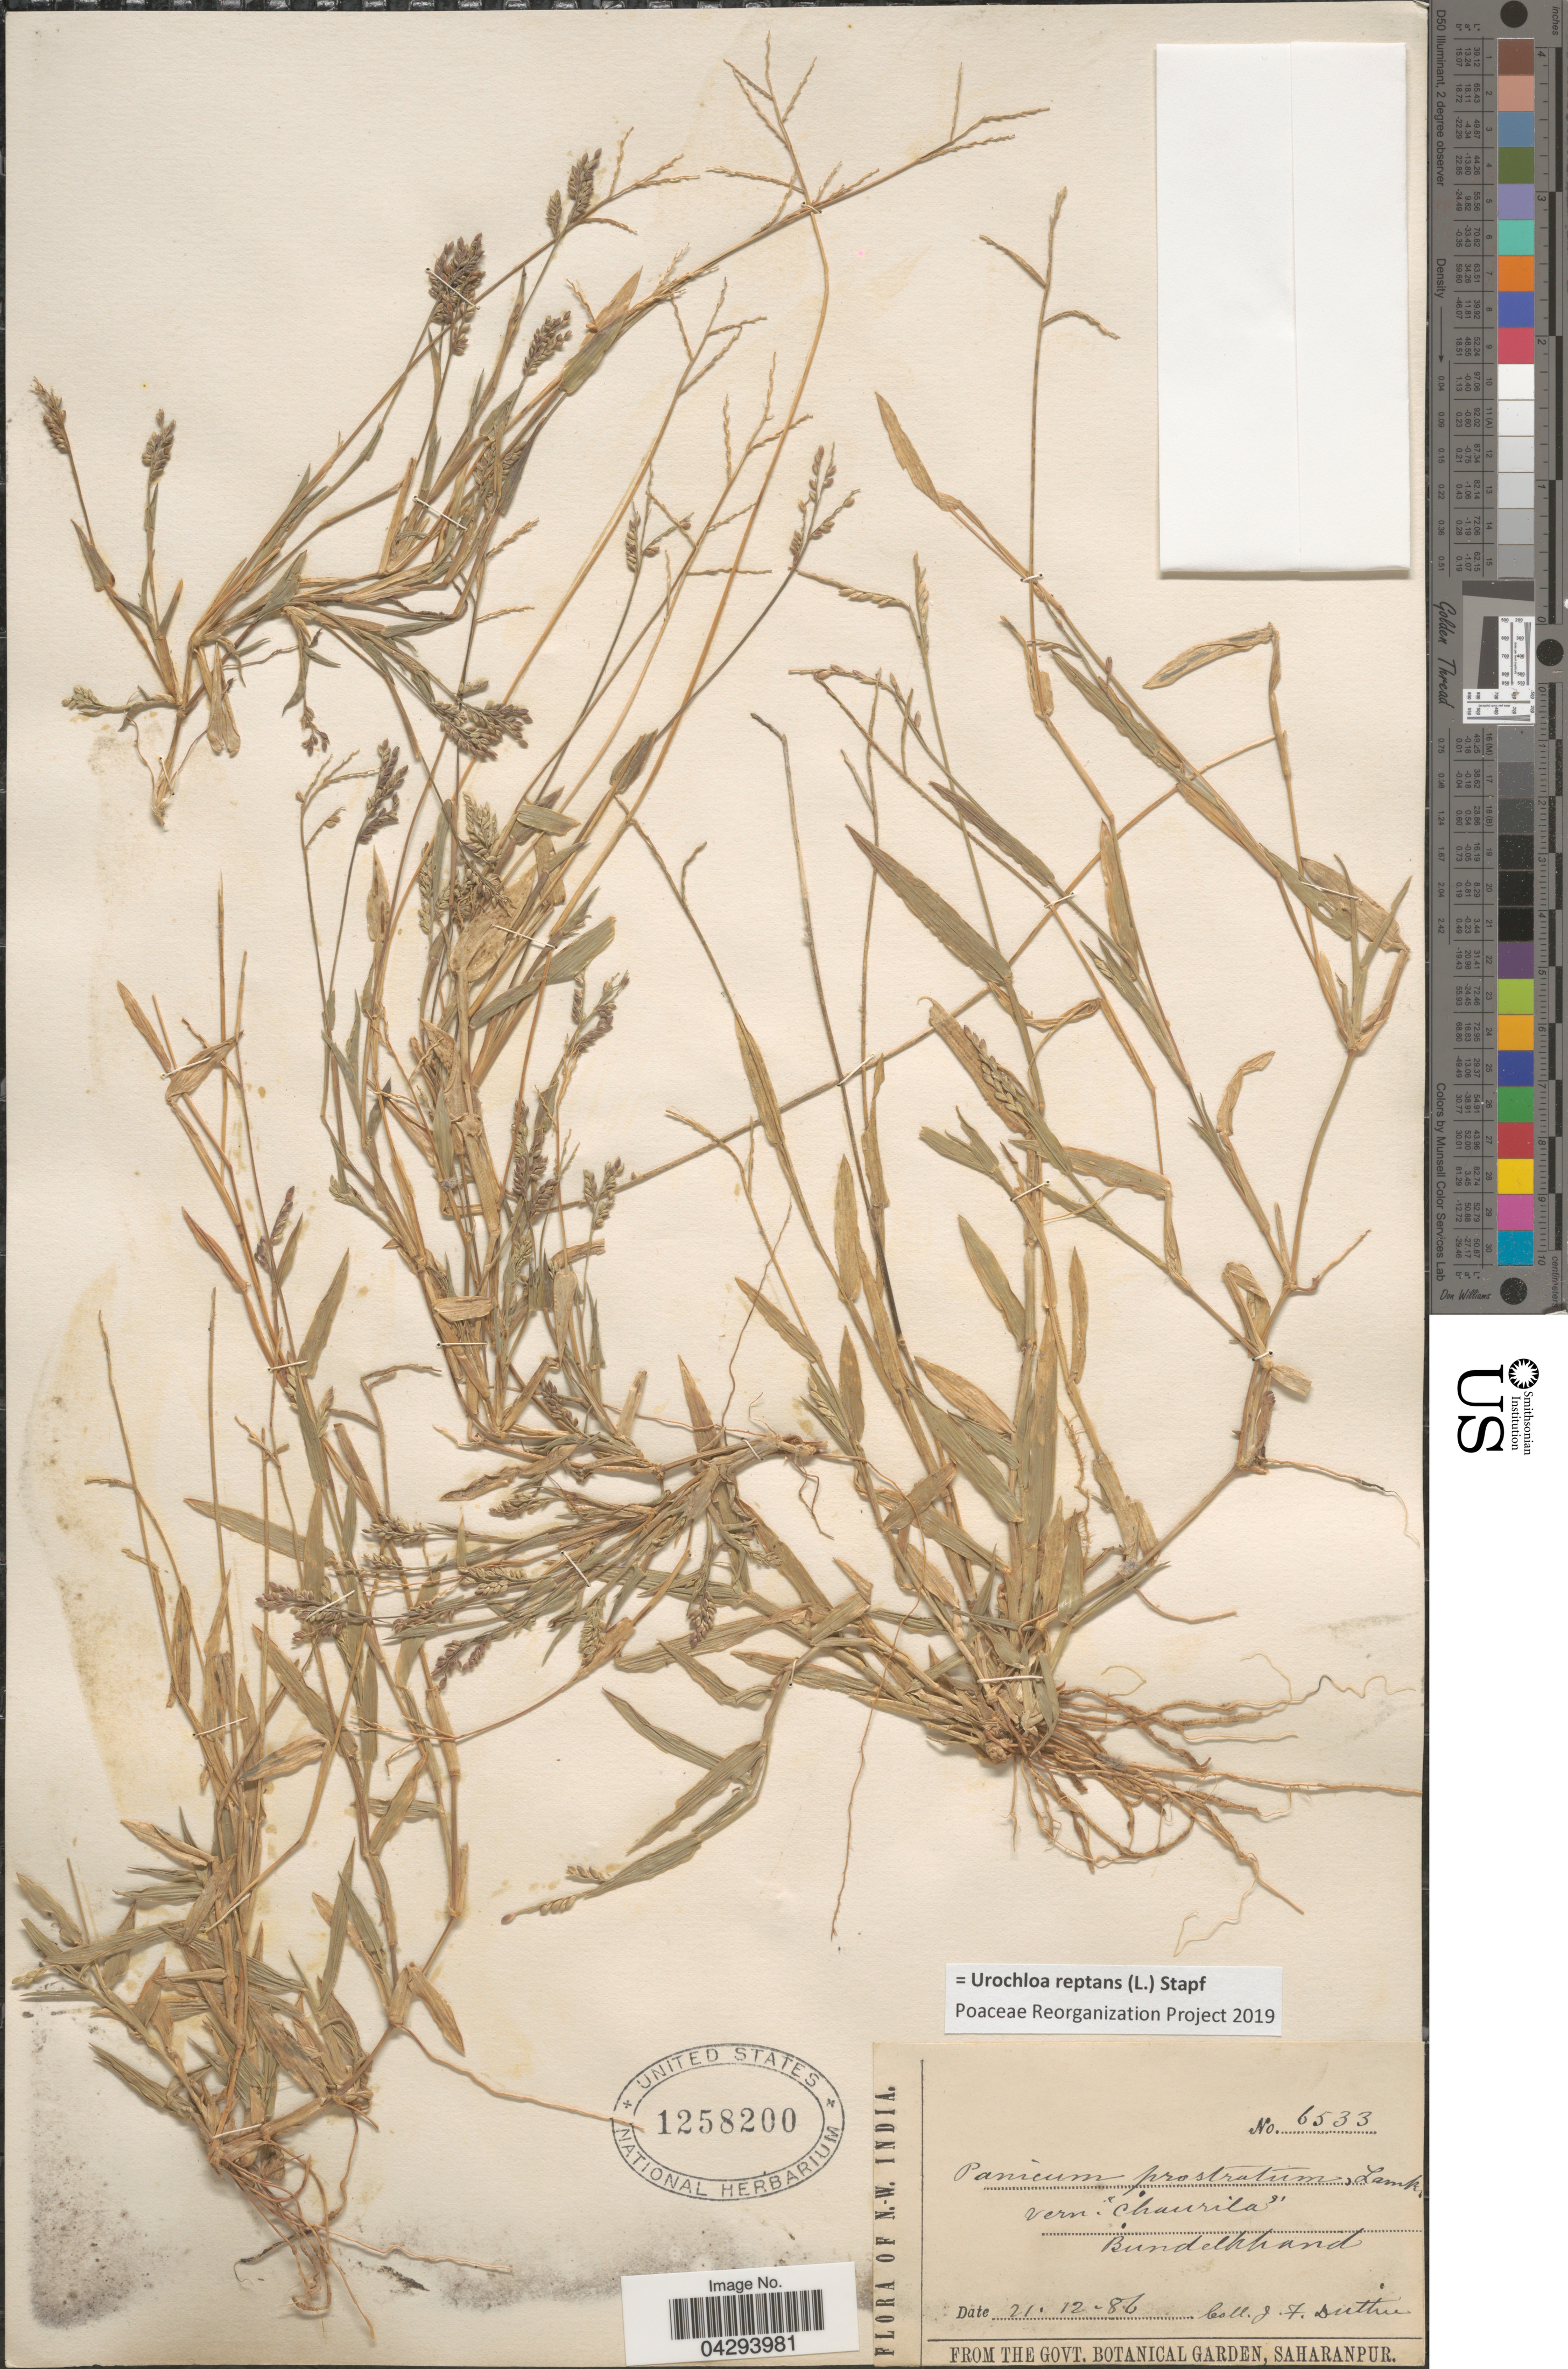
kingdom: Plantae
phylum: Tracheophyta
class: Liliopsida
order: Poales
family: Poaceae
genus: Urochloa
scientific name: Urochloa reptans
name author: (L.) Stapf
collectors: J. F. Duthie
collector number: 6533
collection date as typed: Transcribed d/m/y: 21/12/86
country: India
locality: N.W. India. Bundelkhand.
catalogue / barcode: US 1258200